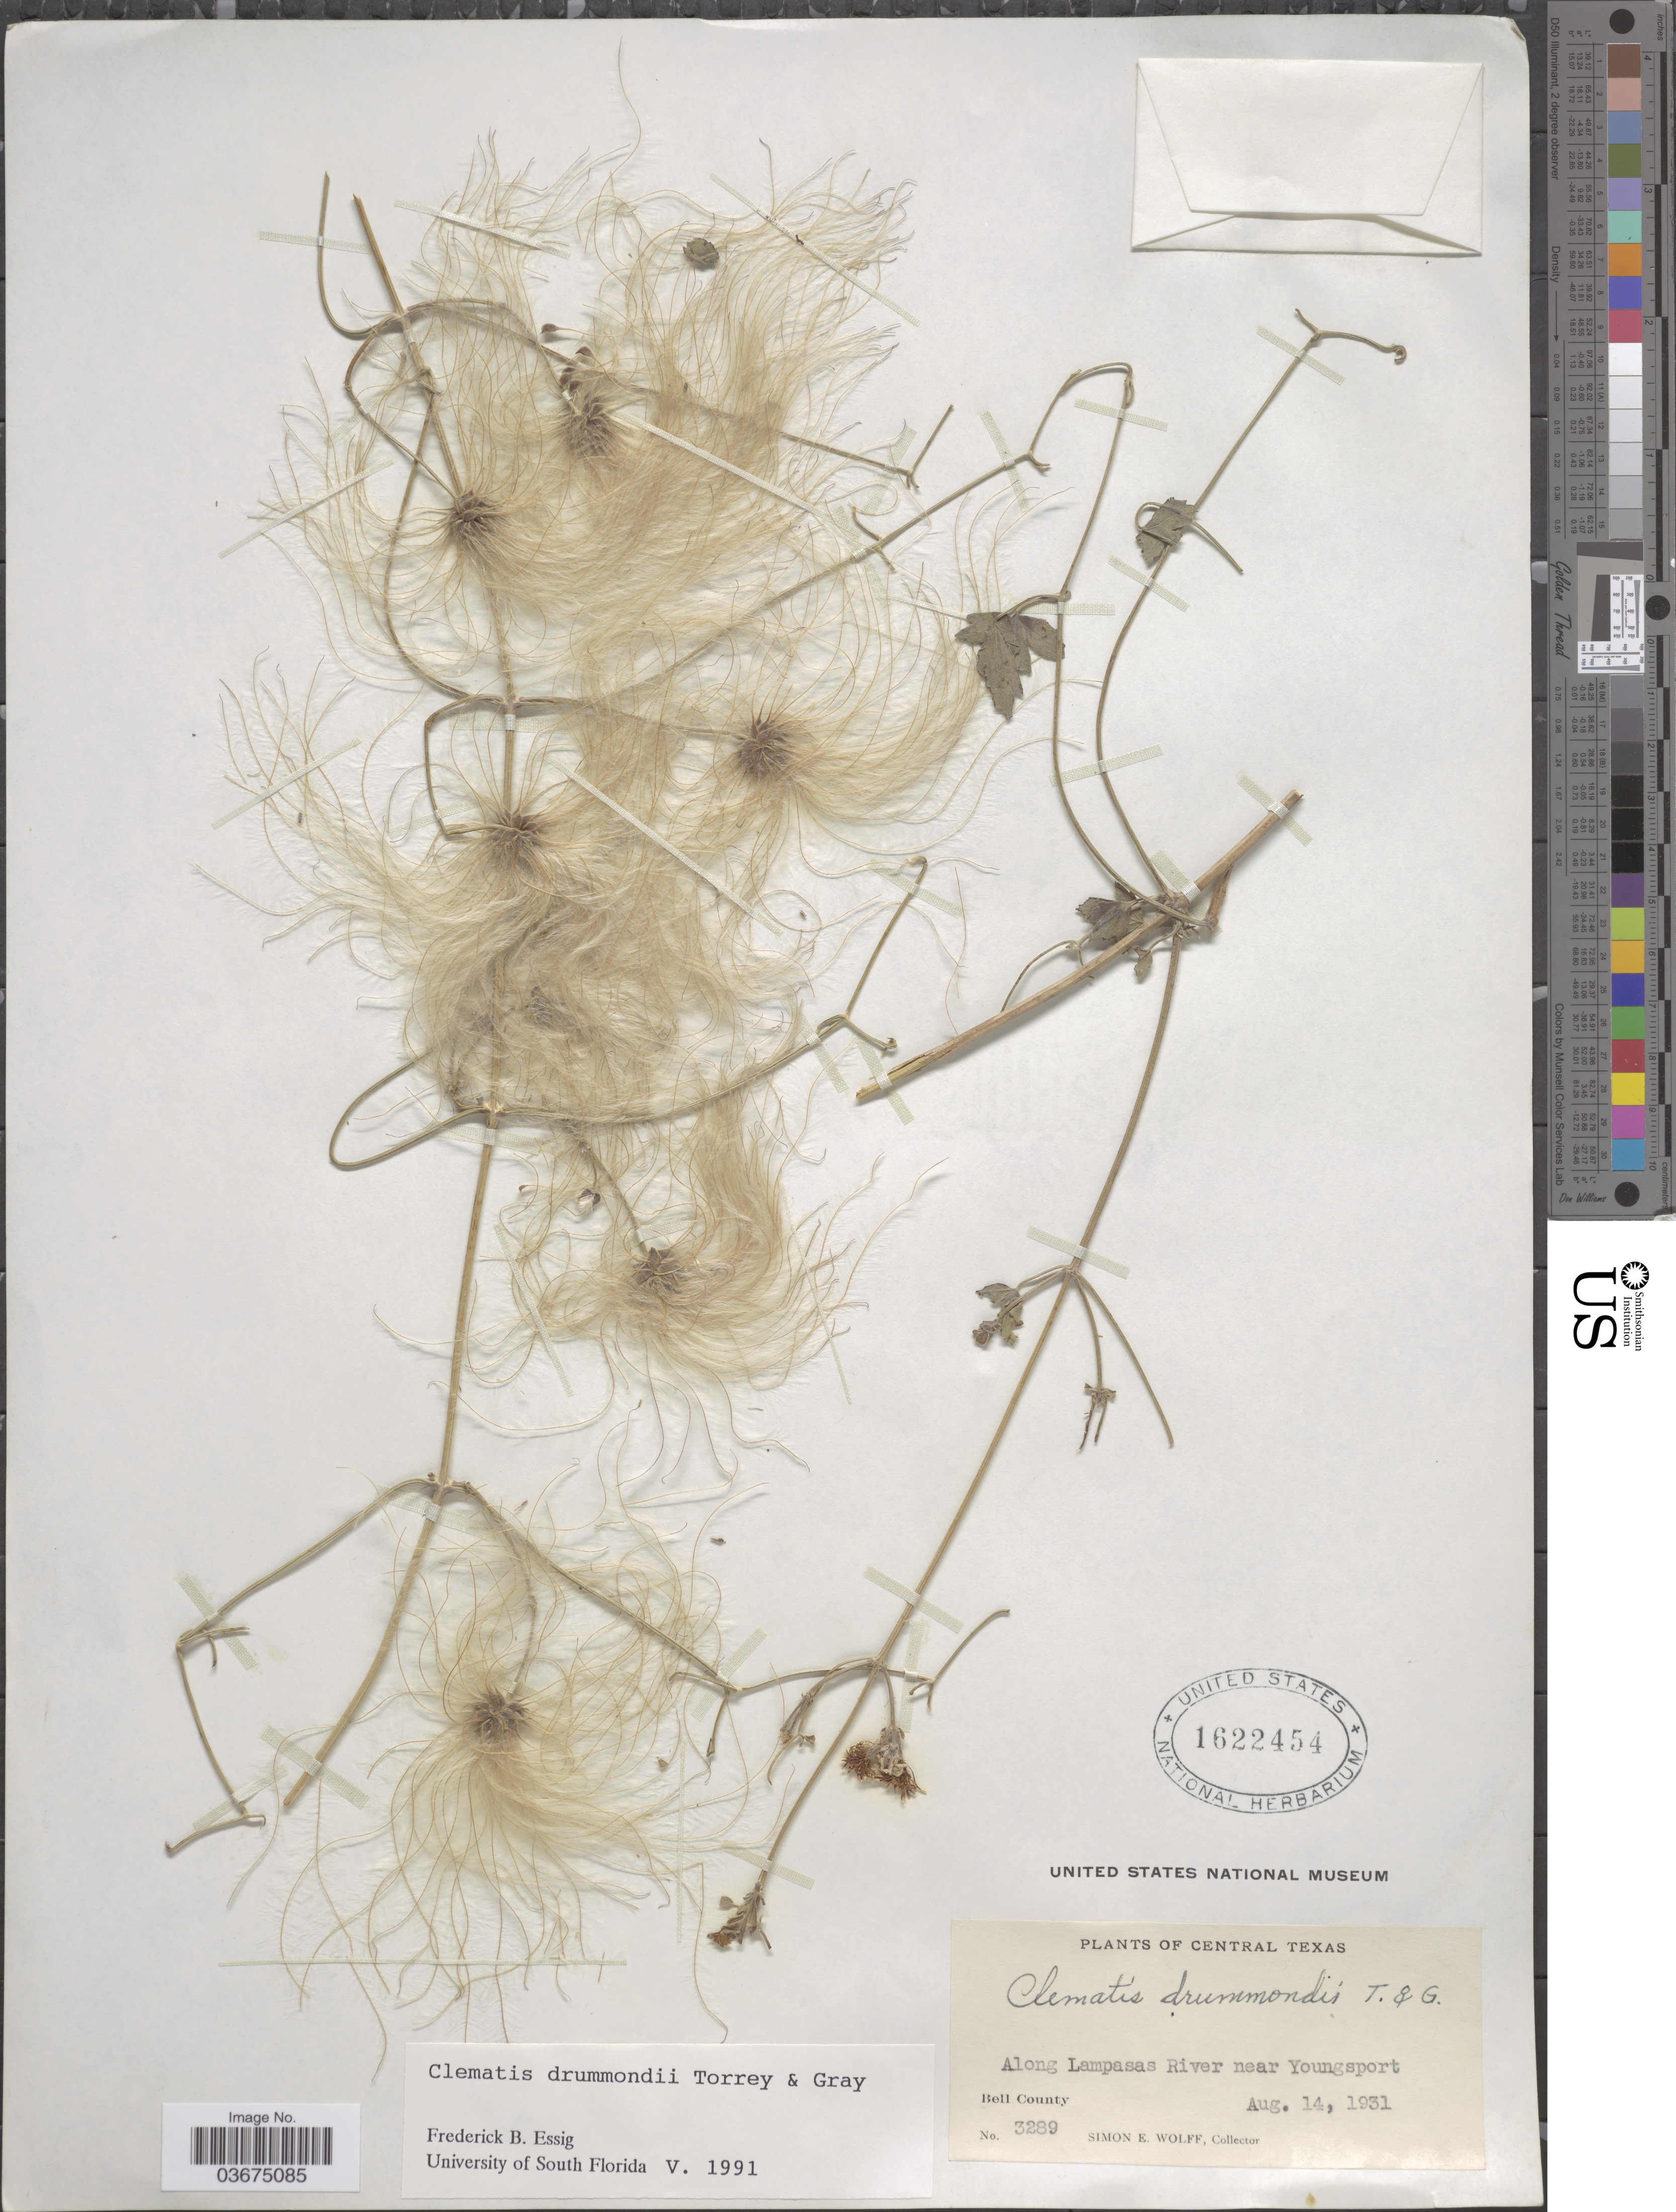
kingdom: Plantae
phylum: Tracheophyta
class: Magnoliopsida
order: Ranunculales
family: Ranunculaceae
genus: Clematis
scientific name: Clematis drummondii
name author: Torr. & A. Gray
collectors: S. E. Wolff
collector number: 3289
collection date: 1931-08-14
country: United States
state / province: Texas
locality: Central Texas. Along Lampasas River near Youngsport, Bell County.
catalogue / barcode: US 1622454